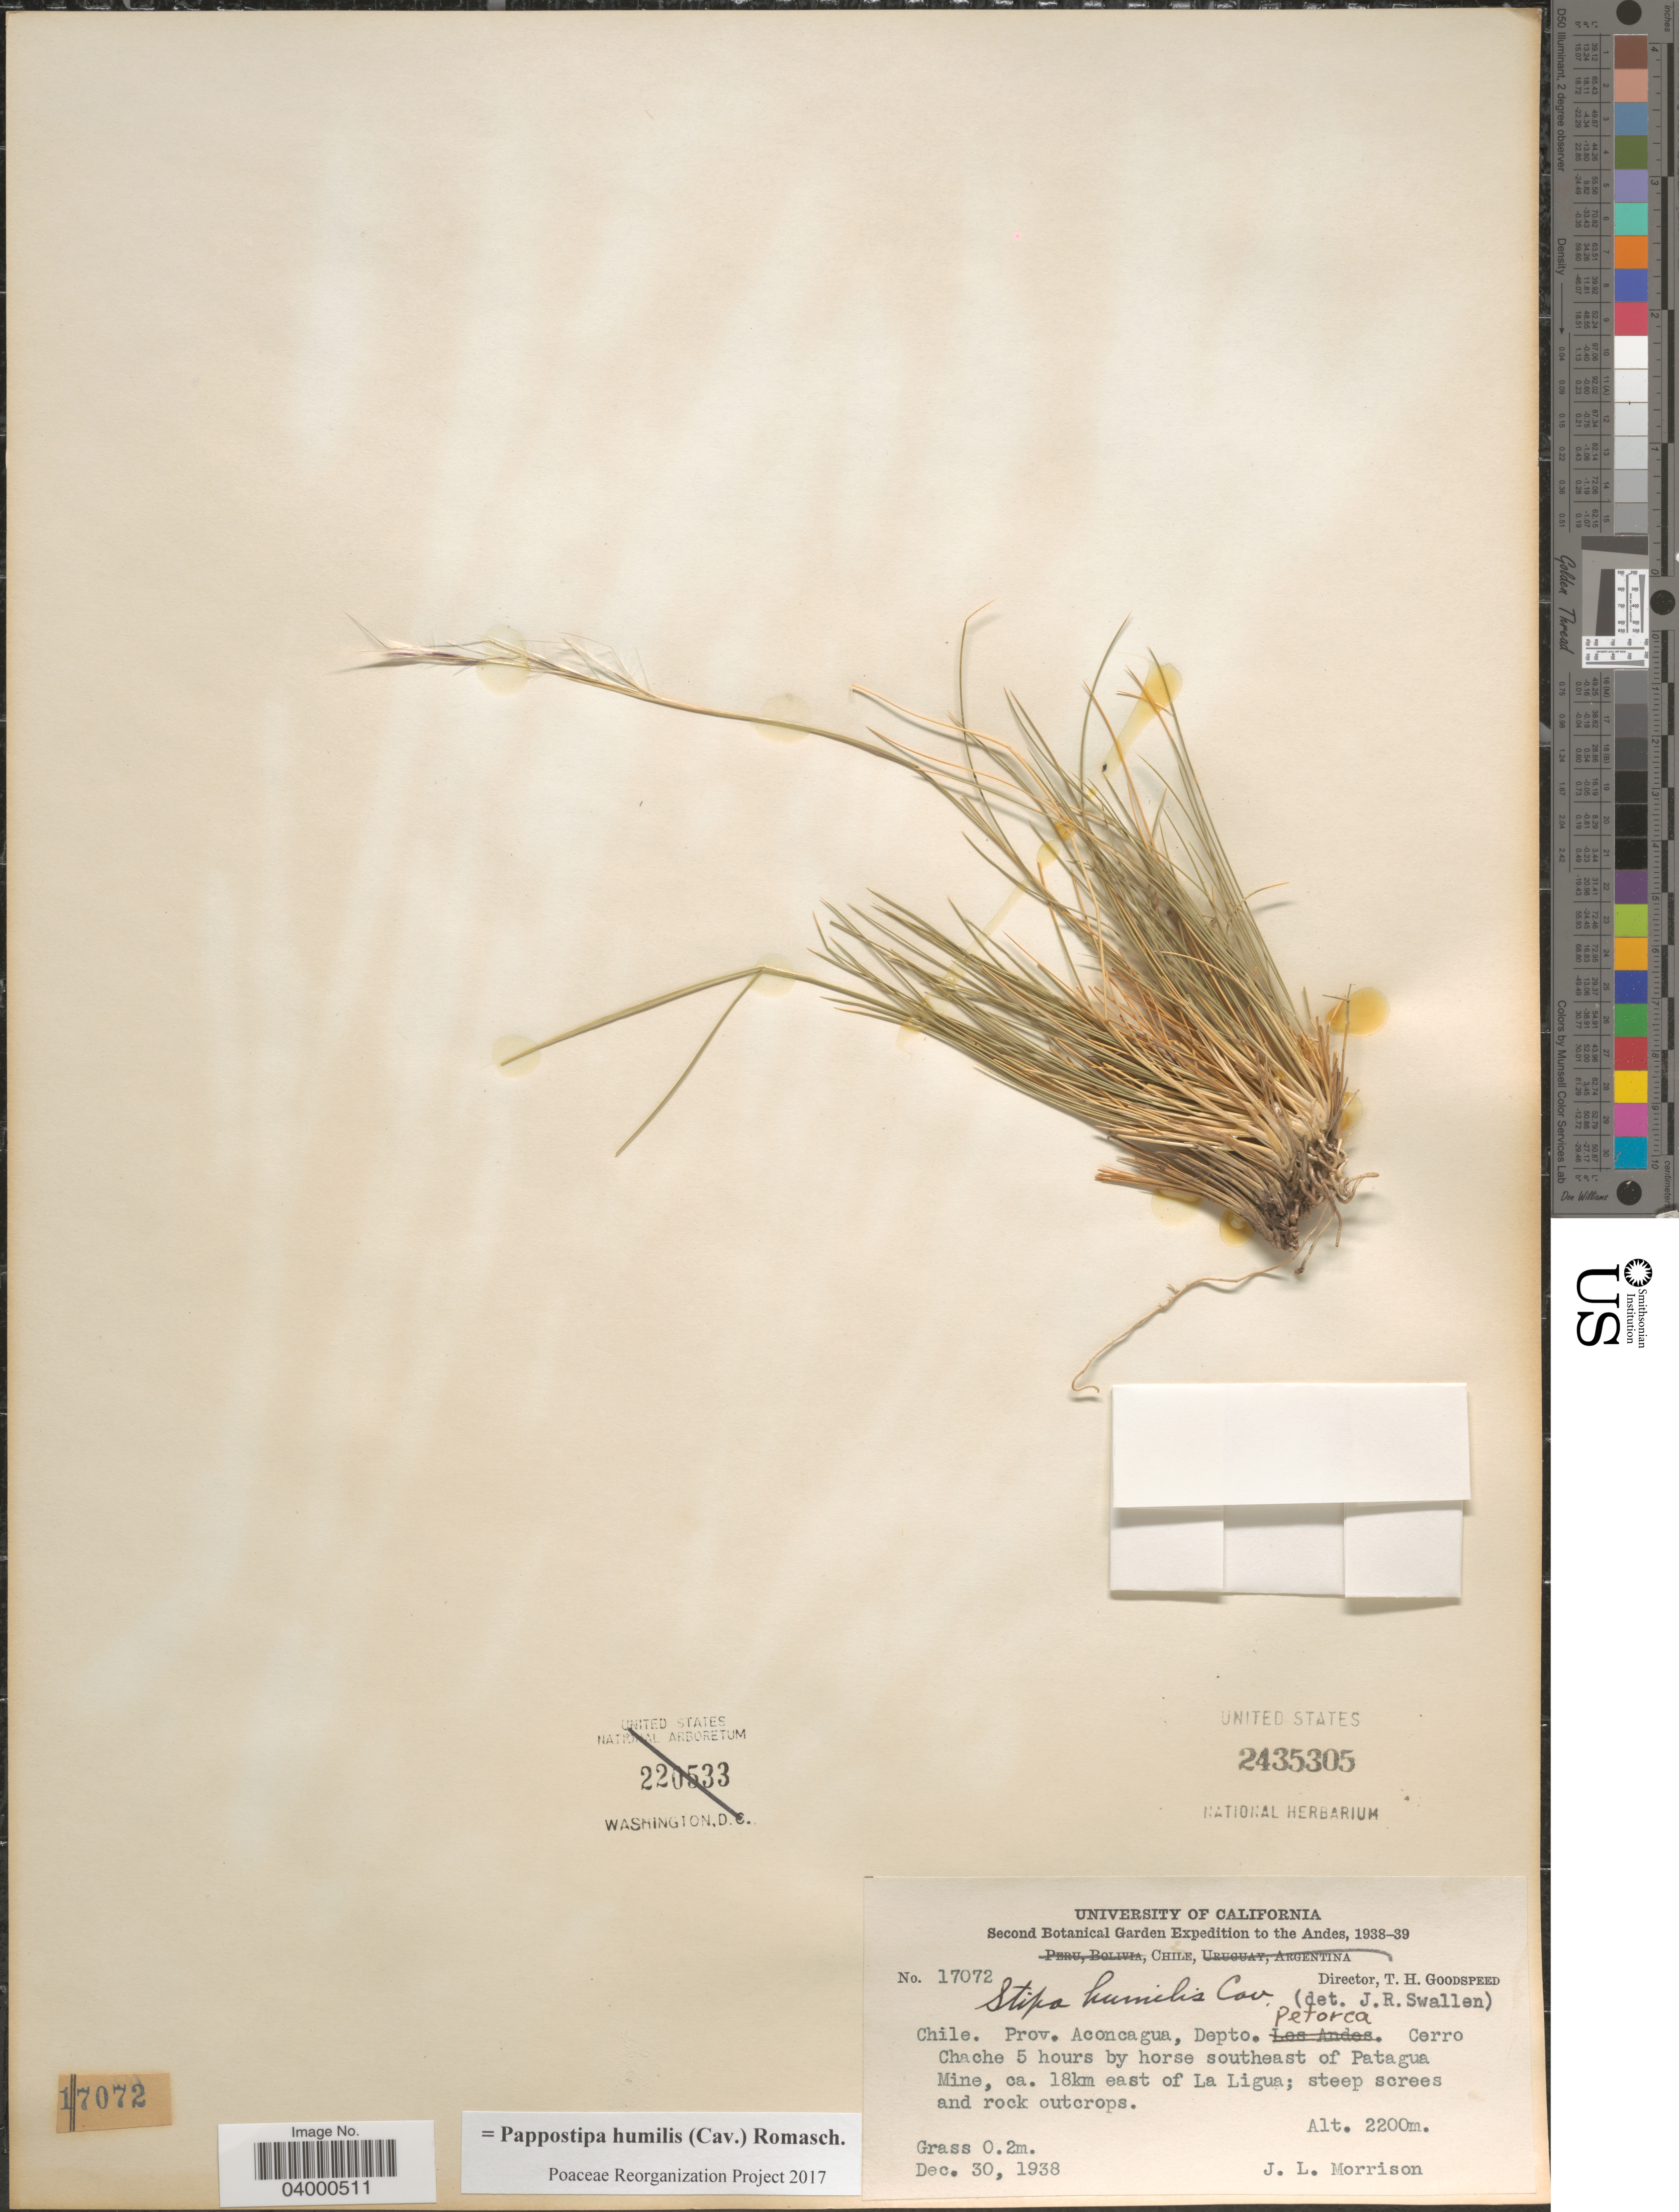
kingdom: Plantae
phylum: Tracheophyta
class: Liliopsida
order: Poales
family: Poaceae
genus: Pappostipa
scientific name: Pappostipa humilis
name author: (Cav.) Romasch.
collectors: J. Morrison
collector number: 17072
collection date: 1938-12-30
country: Chile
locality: Andes. Prov. Aconcagua, Depto. Petorca. Cerro Chache 5 hours by horse southeast of Patagua Mine, ca. 18km east of La Ligua.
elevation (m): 2200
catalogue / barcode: US 2435305